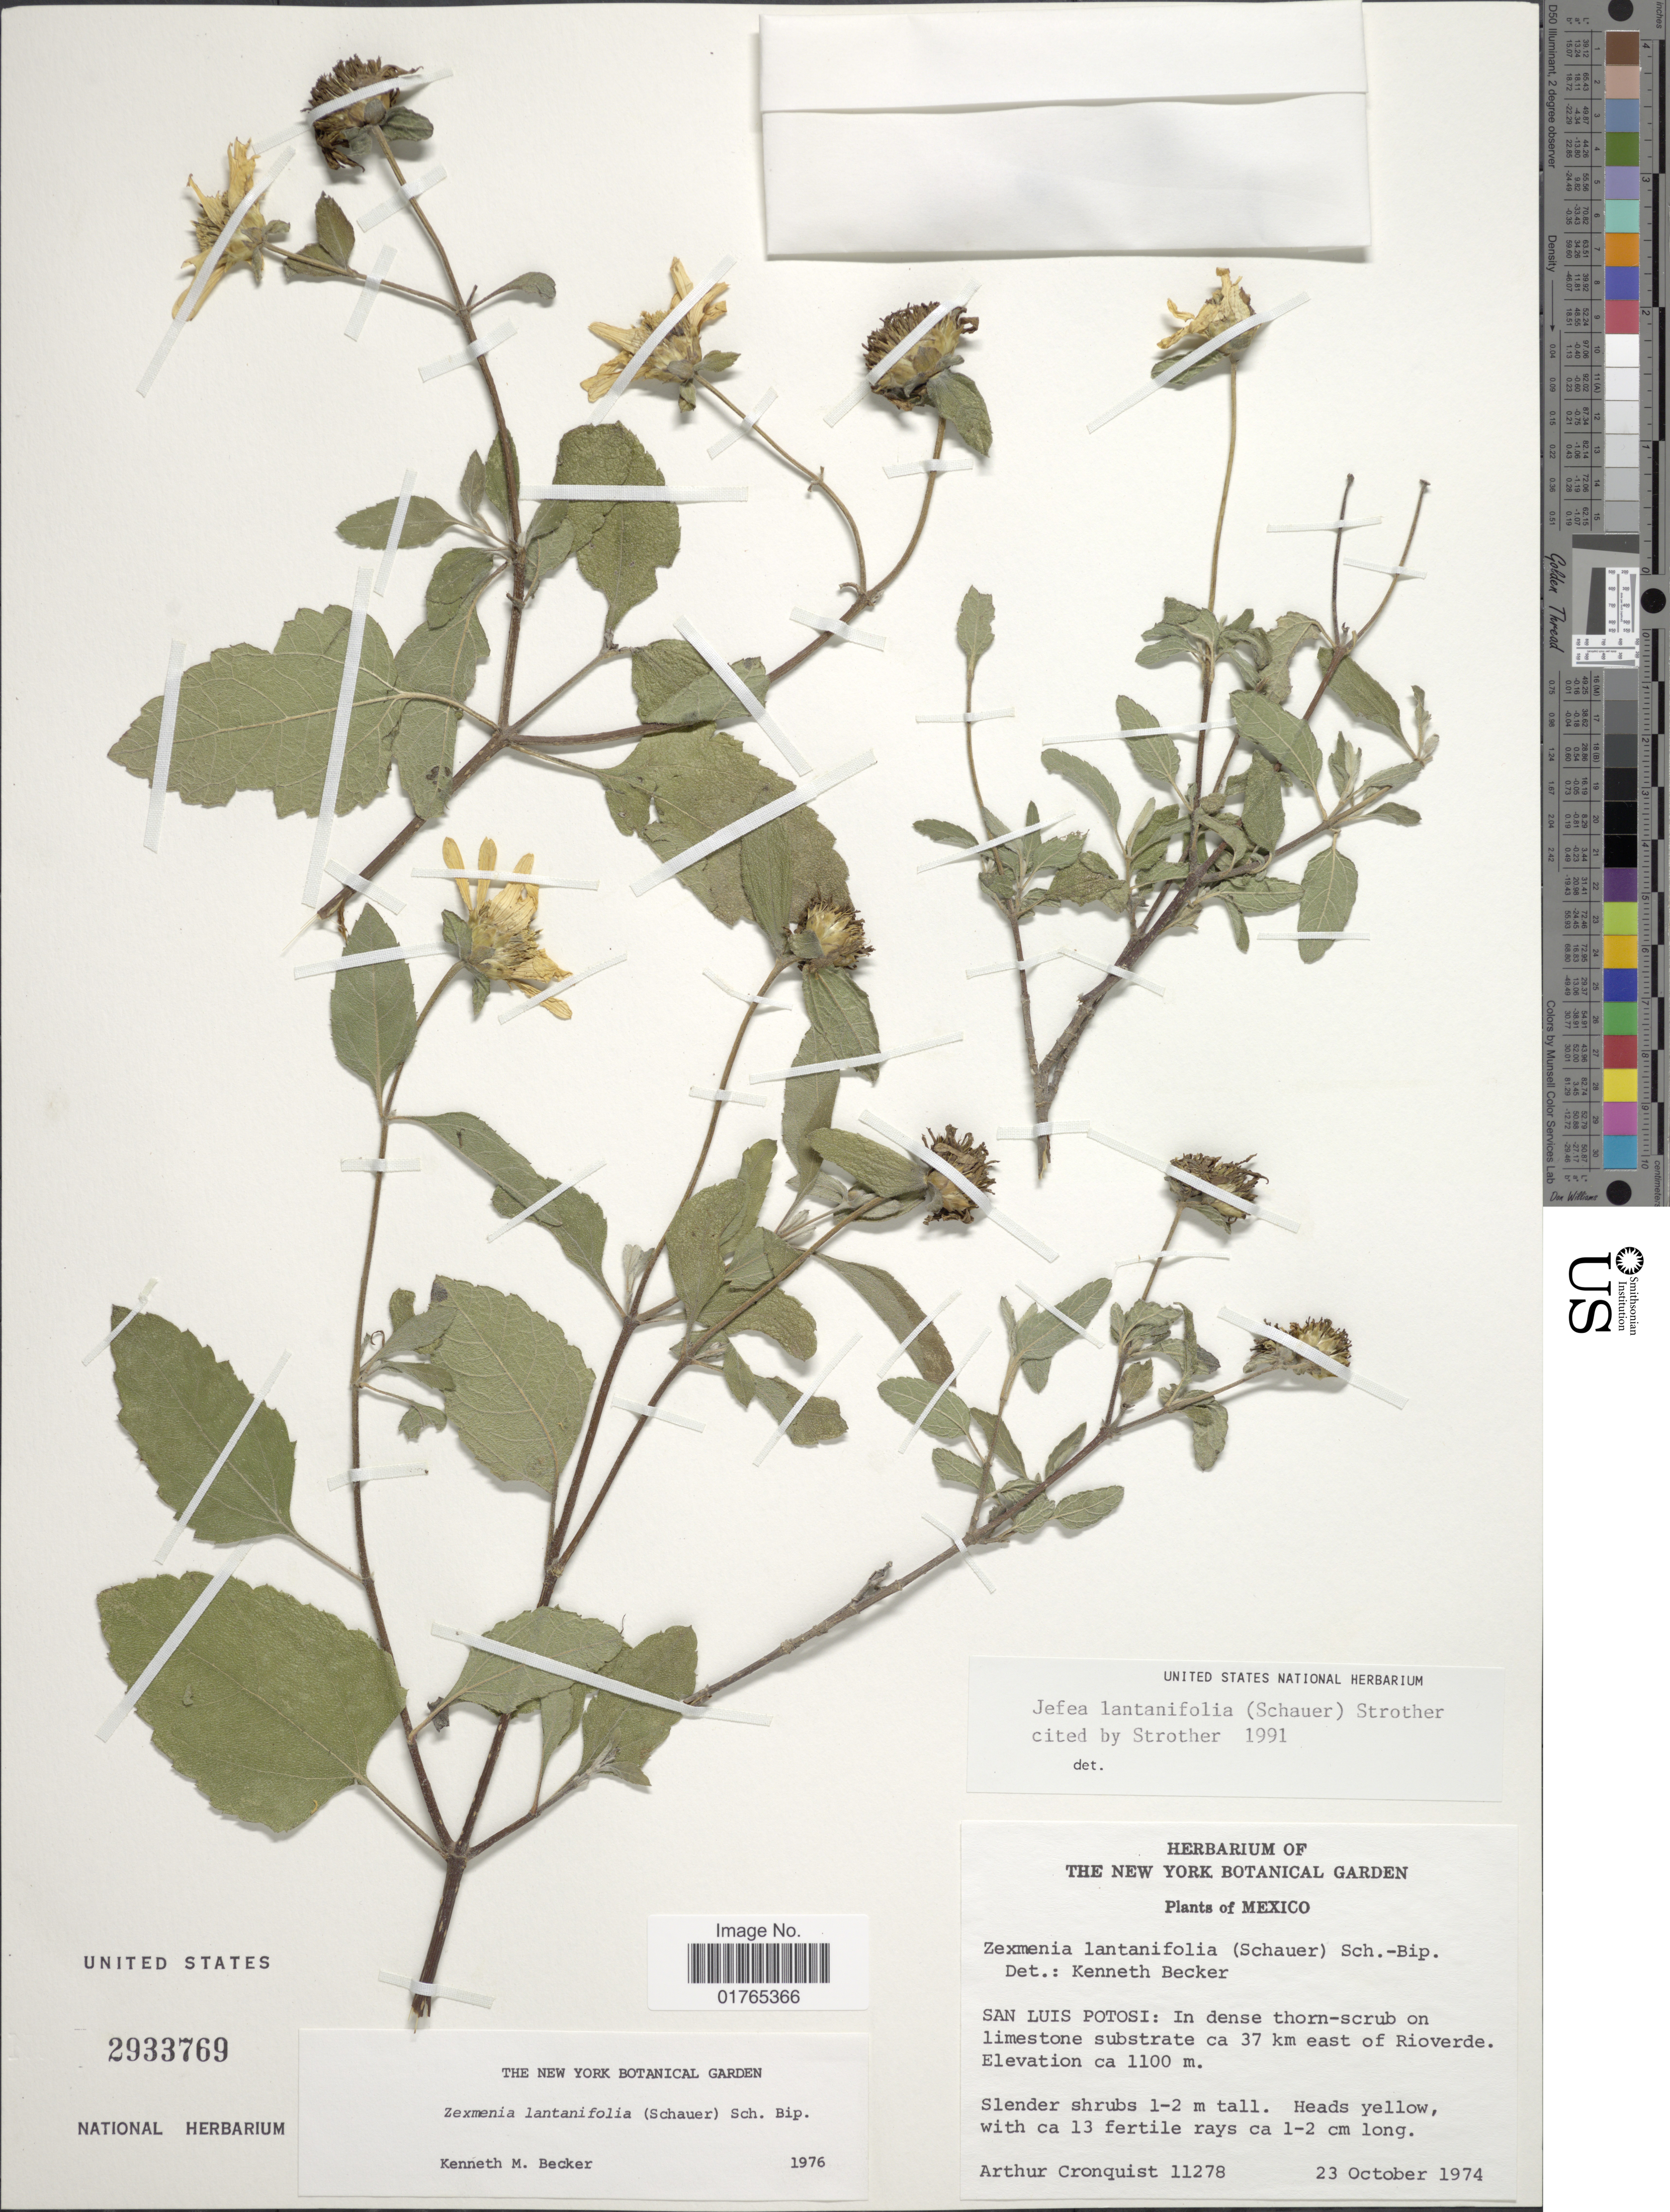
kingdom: Plantae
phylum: Tracheophyta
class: Magnoliopsida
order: Asterales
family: Asteraceae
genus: Jefea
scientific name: Jefea lantanifolia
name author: (S. Schauer) Strother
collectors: A. J. Cronquist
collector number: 11278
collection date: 1974-10-23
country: Mexico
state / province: San Luis Potosí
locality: In dense thorn-scrub on limestone sunstrate ca 37 km east of Rioverde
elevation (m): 1100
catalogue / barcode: US 2933769